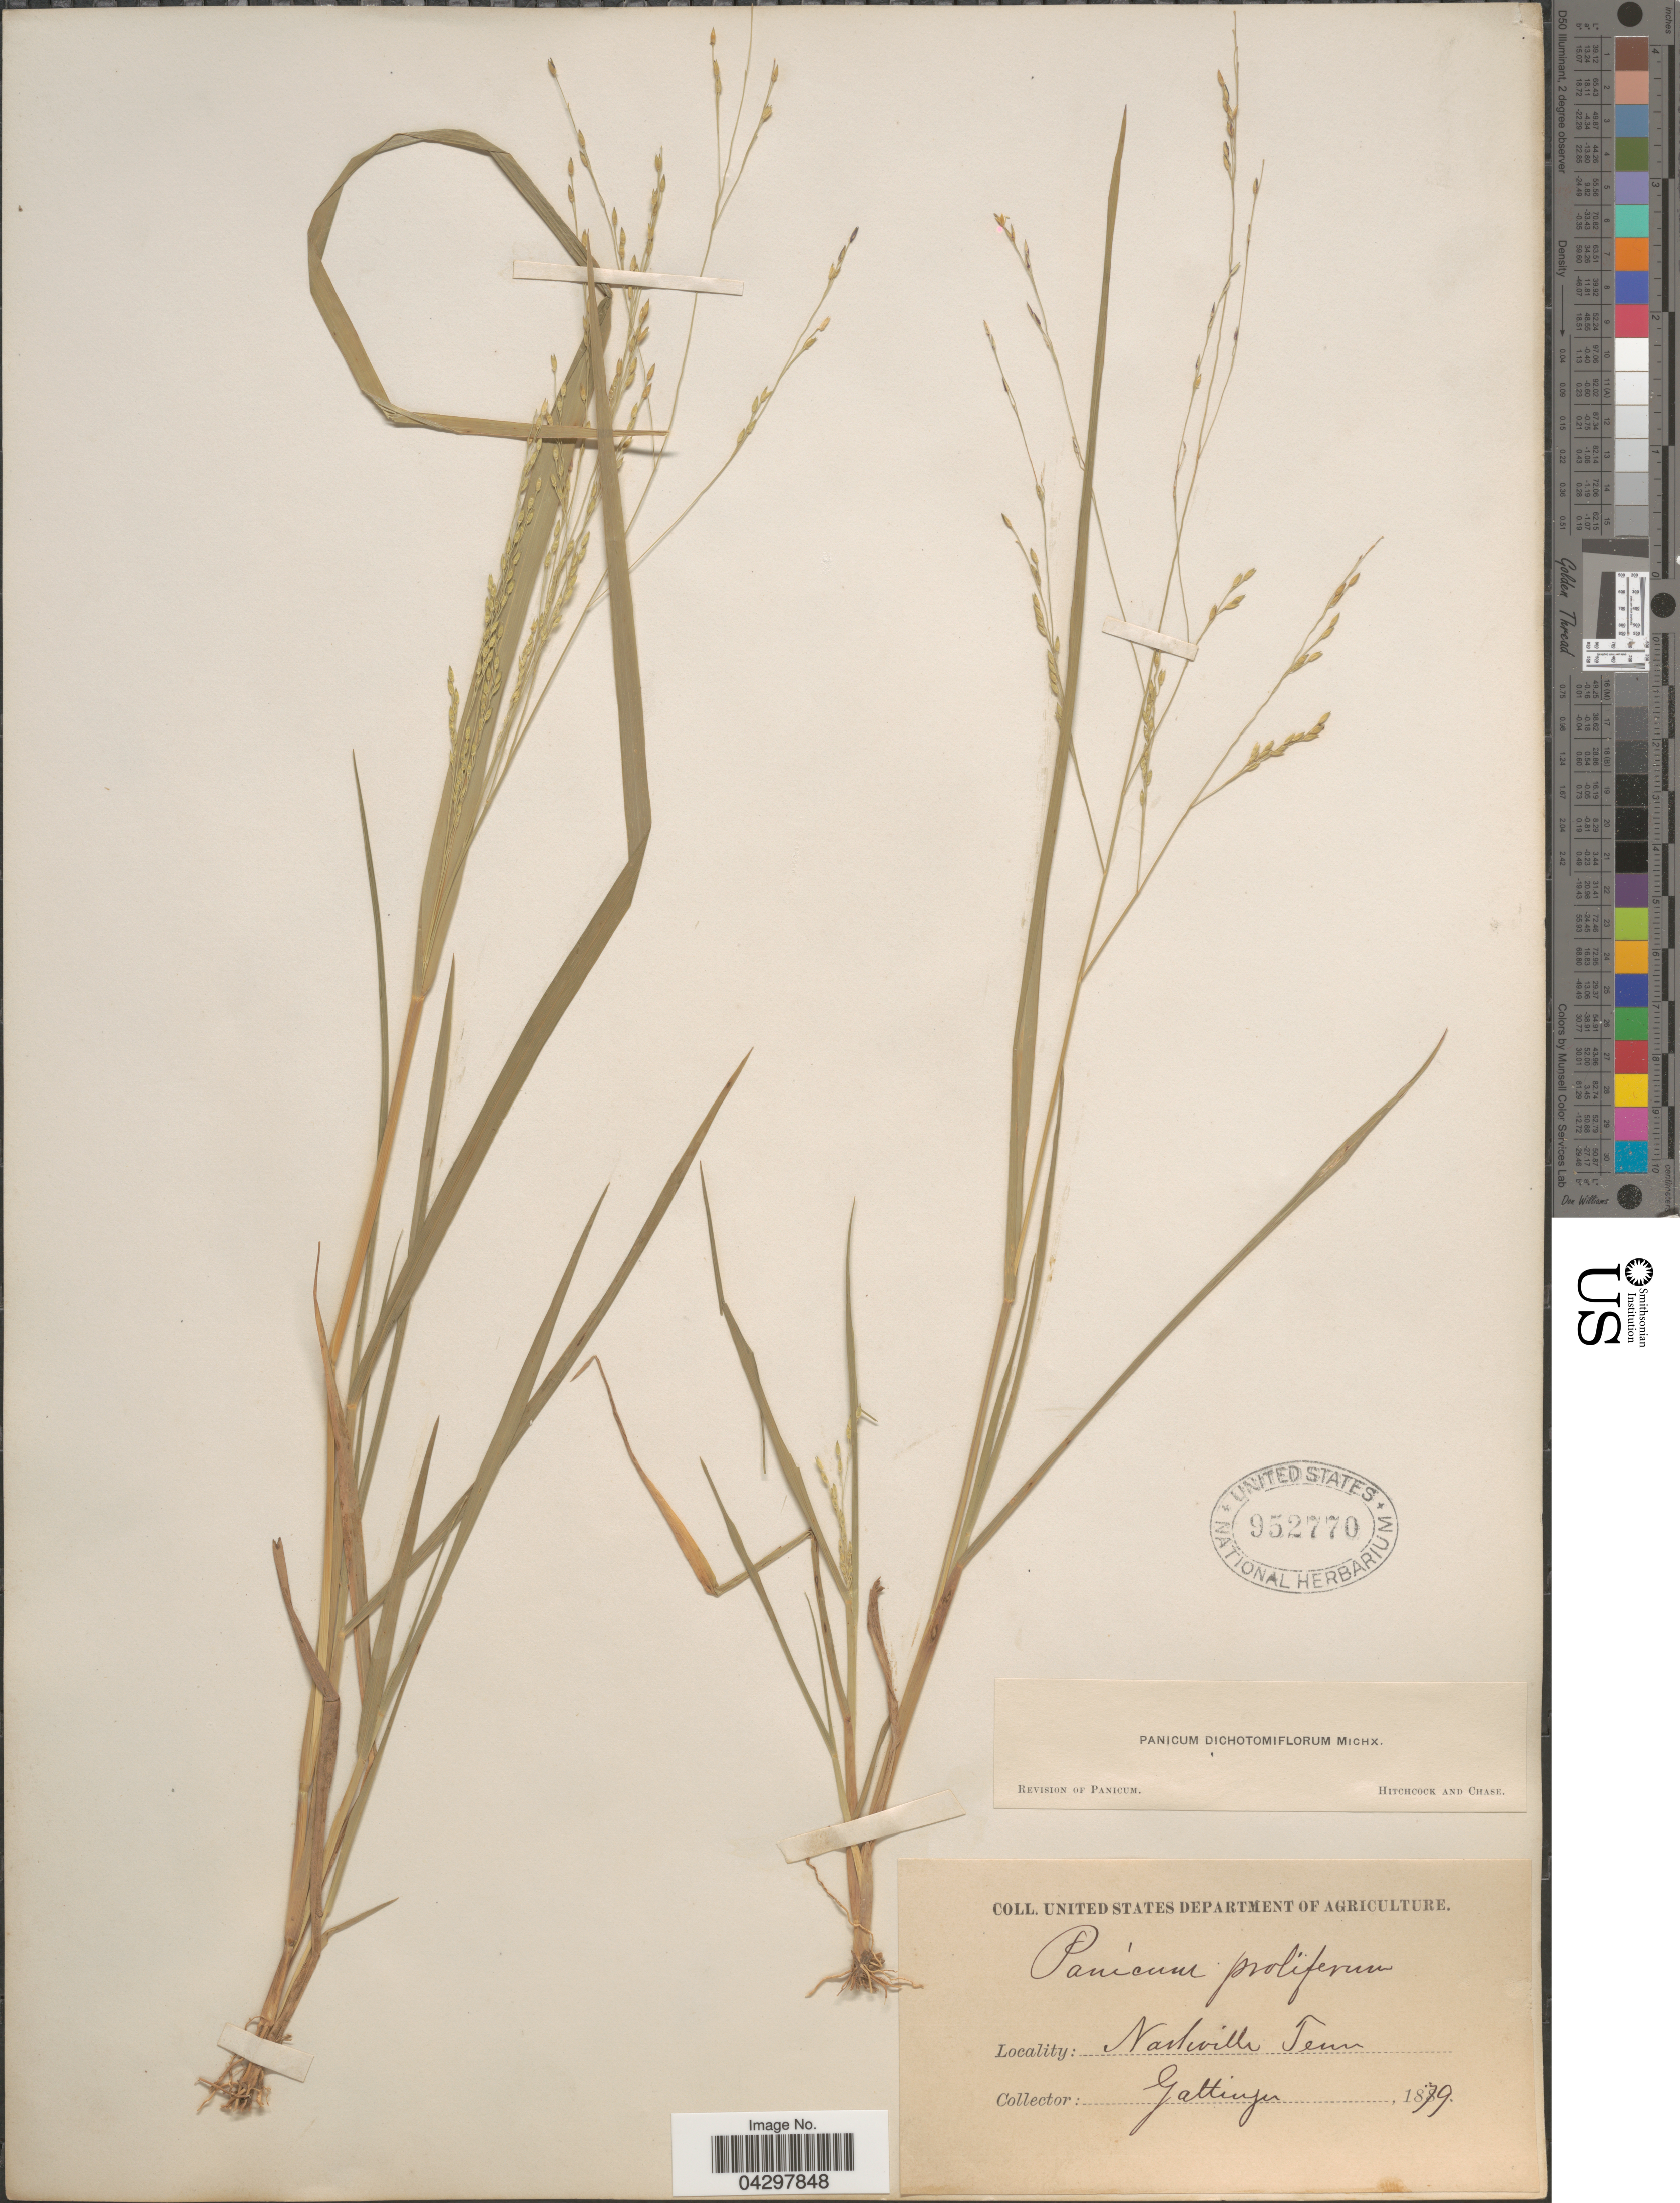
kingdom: Plantae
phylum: Tracheophyta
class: Liliopsida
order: Poales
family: Poaceae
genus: Panicum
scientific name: Panicum dichotomiflorum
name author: Michx.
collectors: Gattinger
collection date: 1879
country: United States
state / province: Tennessee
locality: Nashville.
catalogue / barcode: US 952770